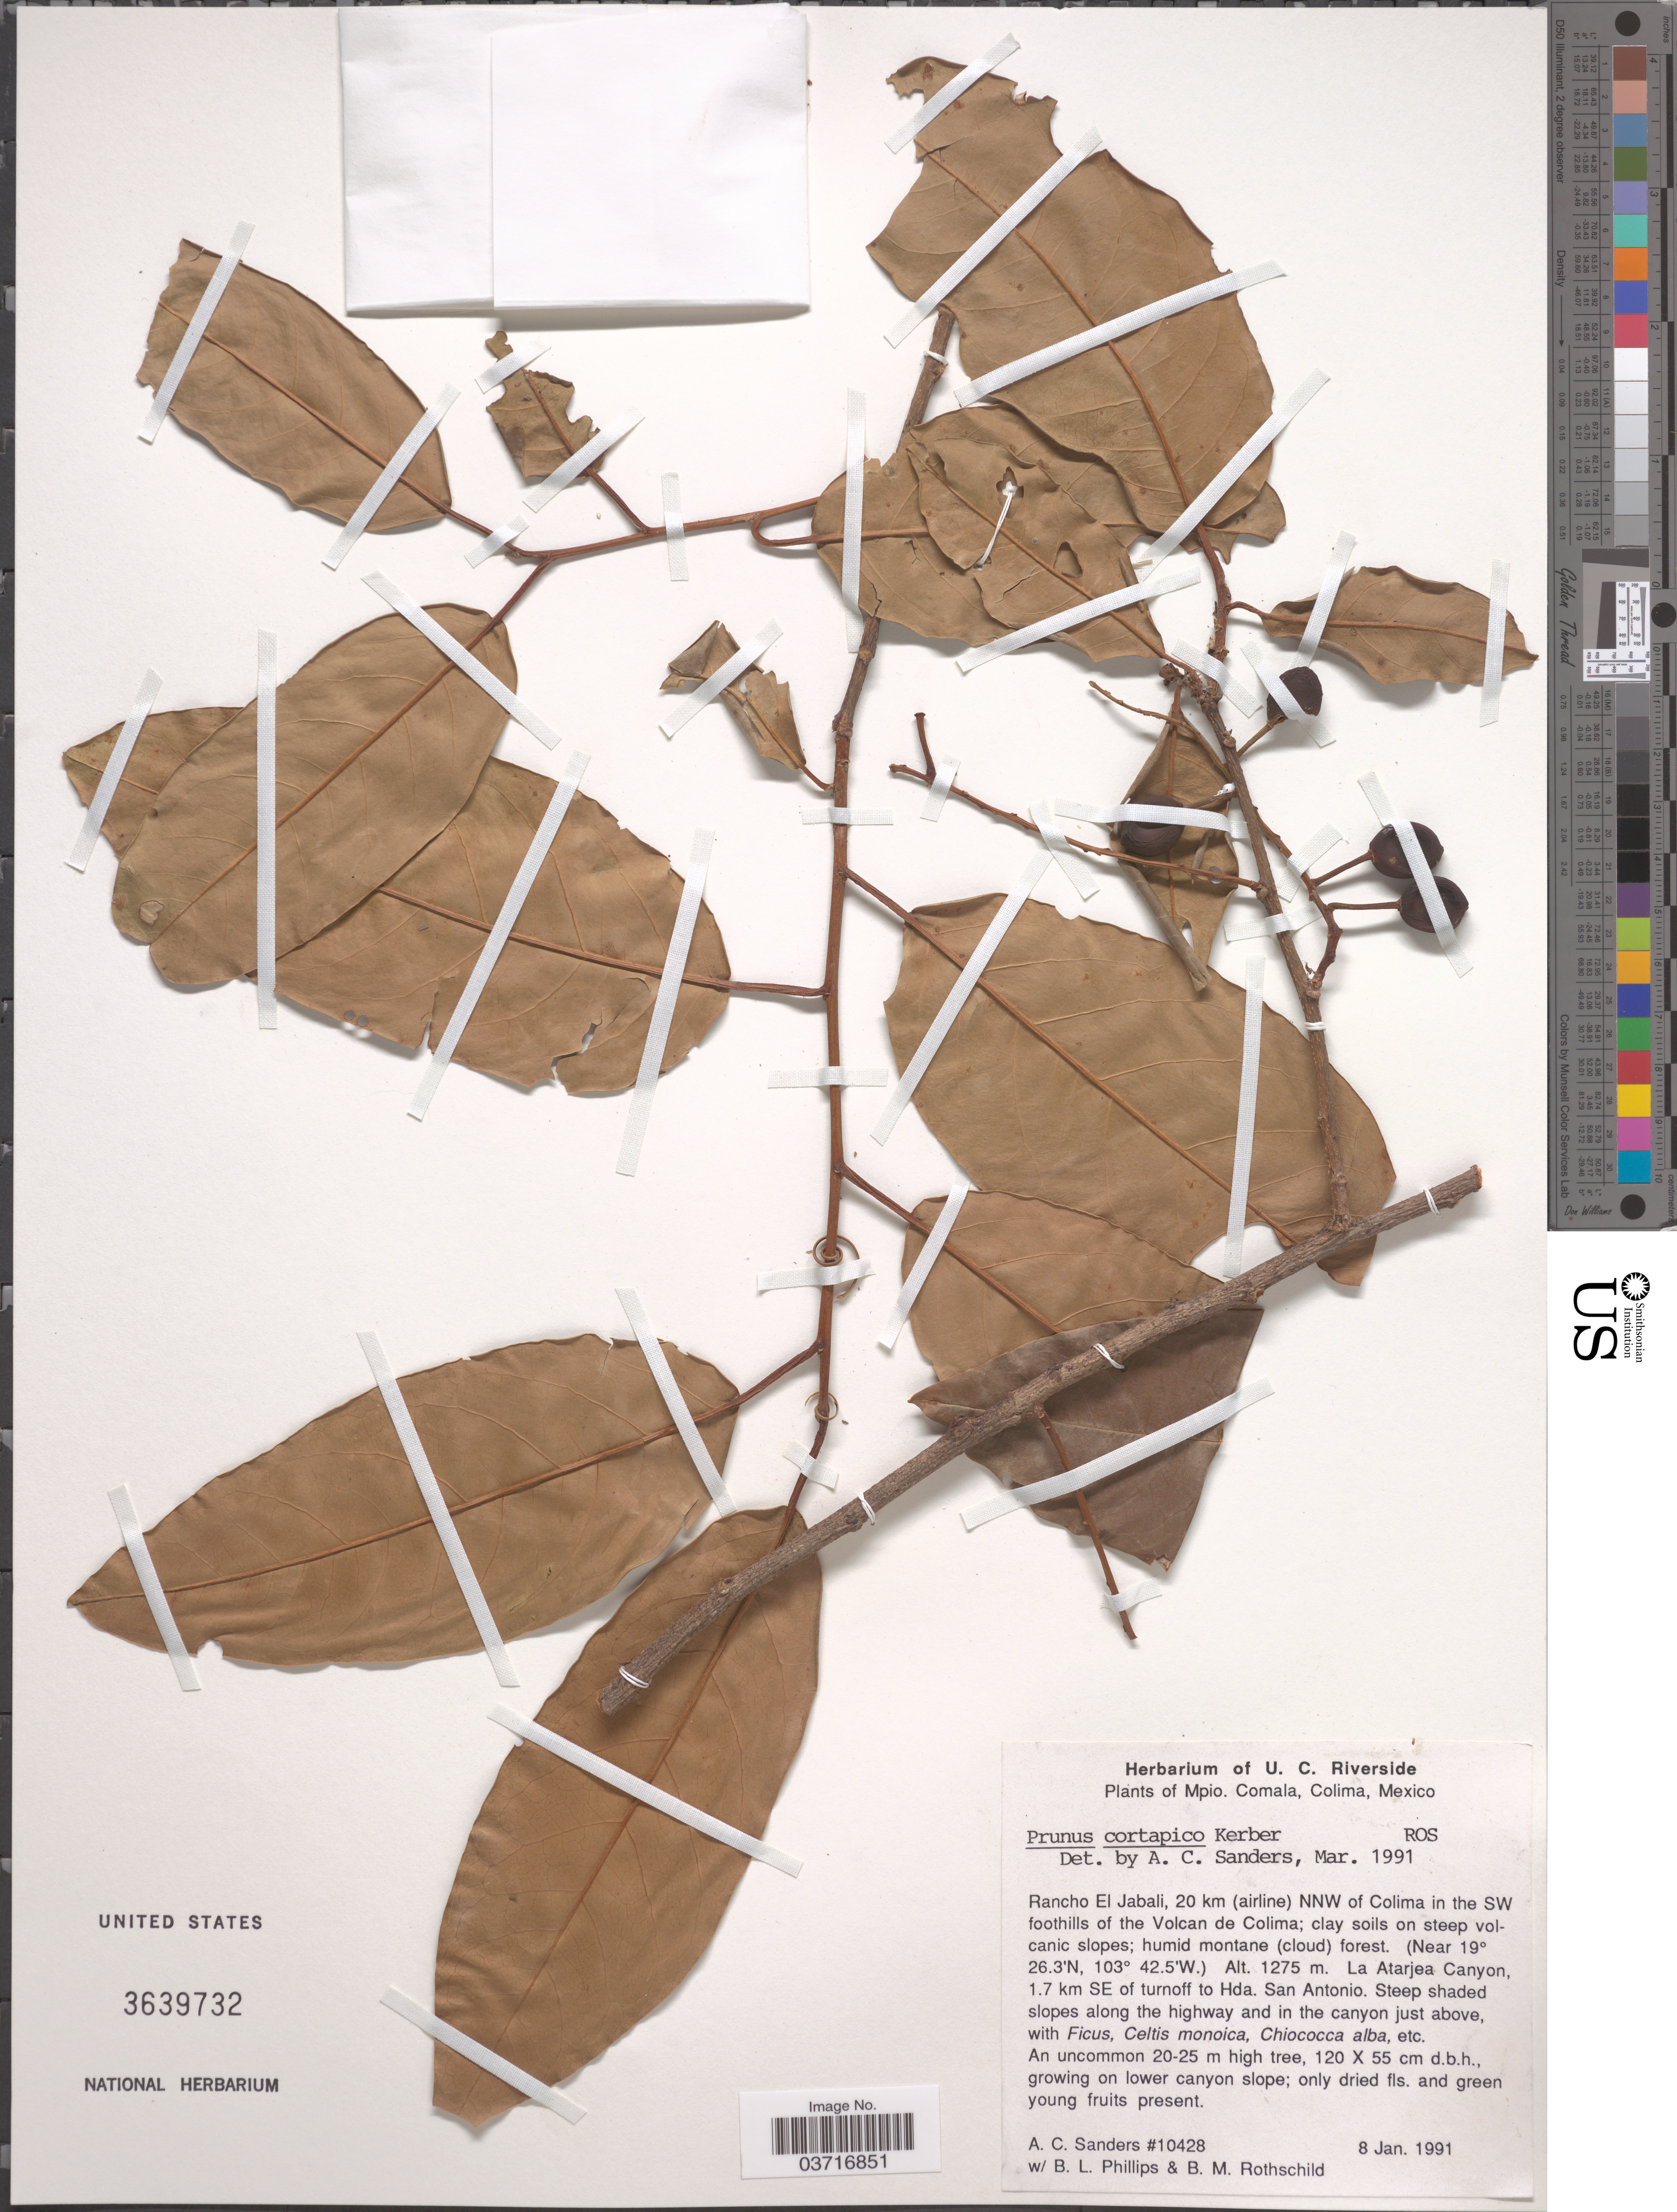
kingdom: Plantae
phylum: Tracheophyta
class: Magnoliopsida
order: Rosales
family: Rosaceae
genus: Prunus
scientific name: Prunus cortapico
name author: Kerber ex Koehne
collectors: A. Sanders, B. L. Phillips & B. Rothschild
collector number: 10428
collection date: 1991-01-08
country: Mexico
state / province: Colima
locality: Mpio. Comala. Rancho El Jabali, 20 km (airline) NNW of Colima in the SW foothills of the Volcan de Colima. La Atarjea Canyon, 1.7 km SE of turnoff to Hda. San Antonio.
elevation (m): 1275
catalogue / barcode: US 3639732